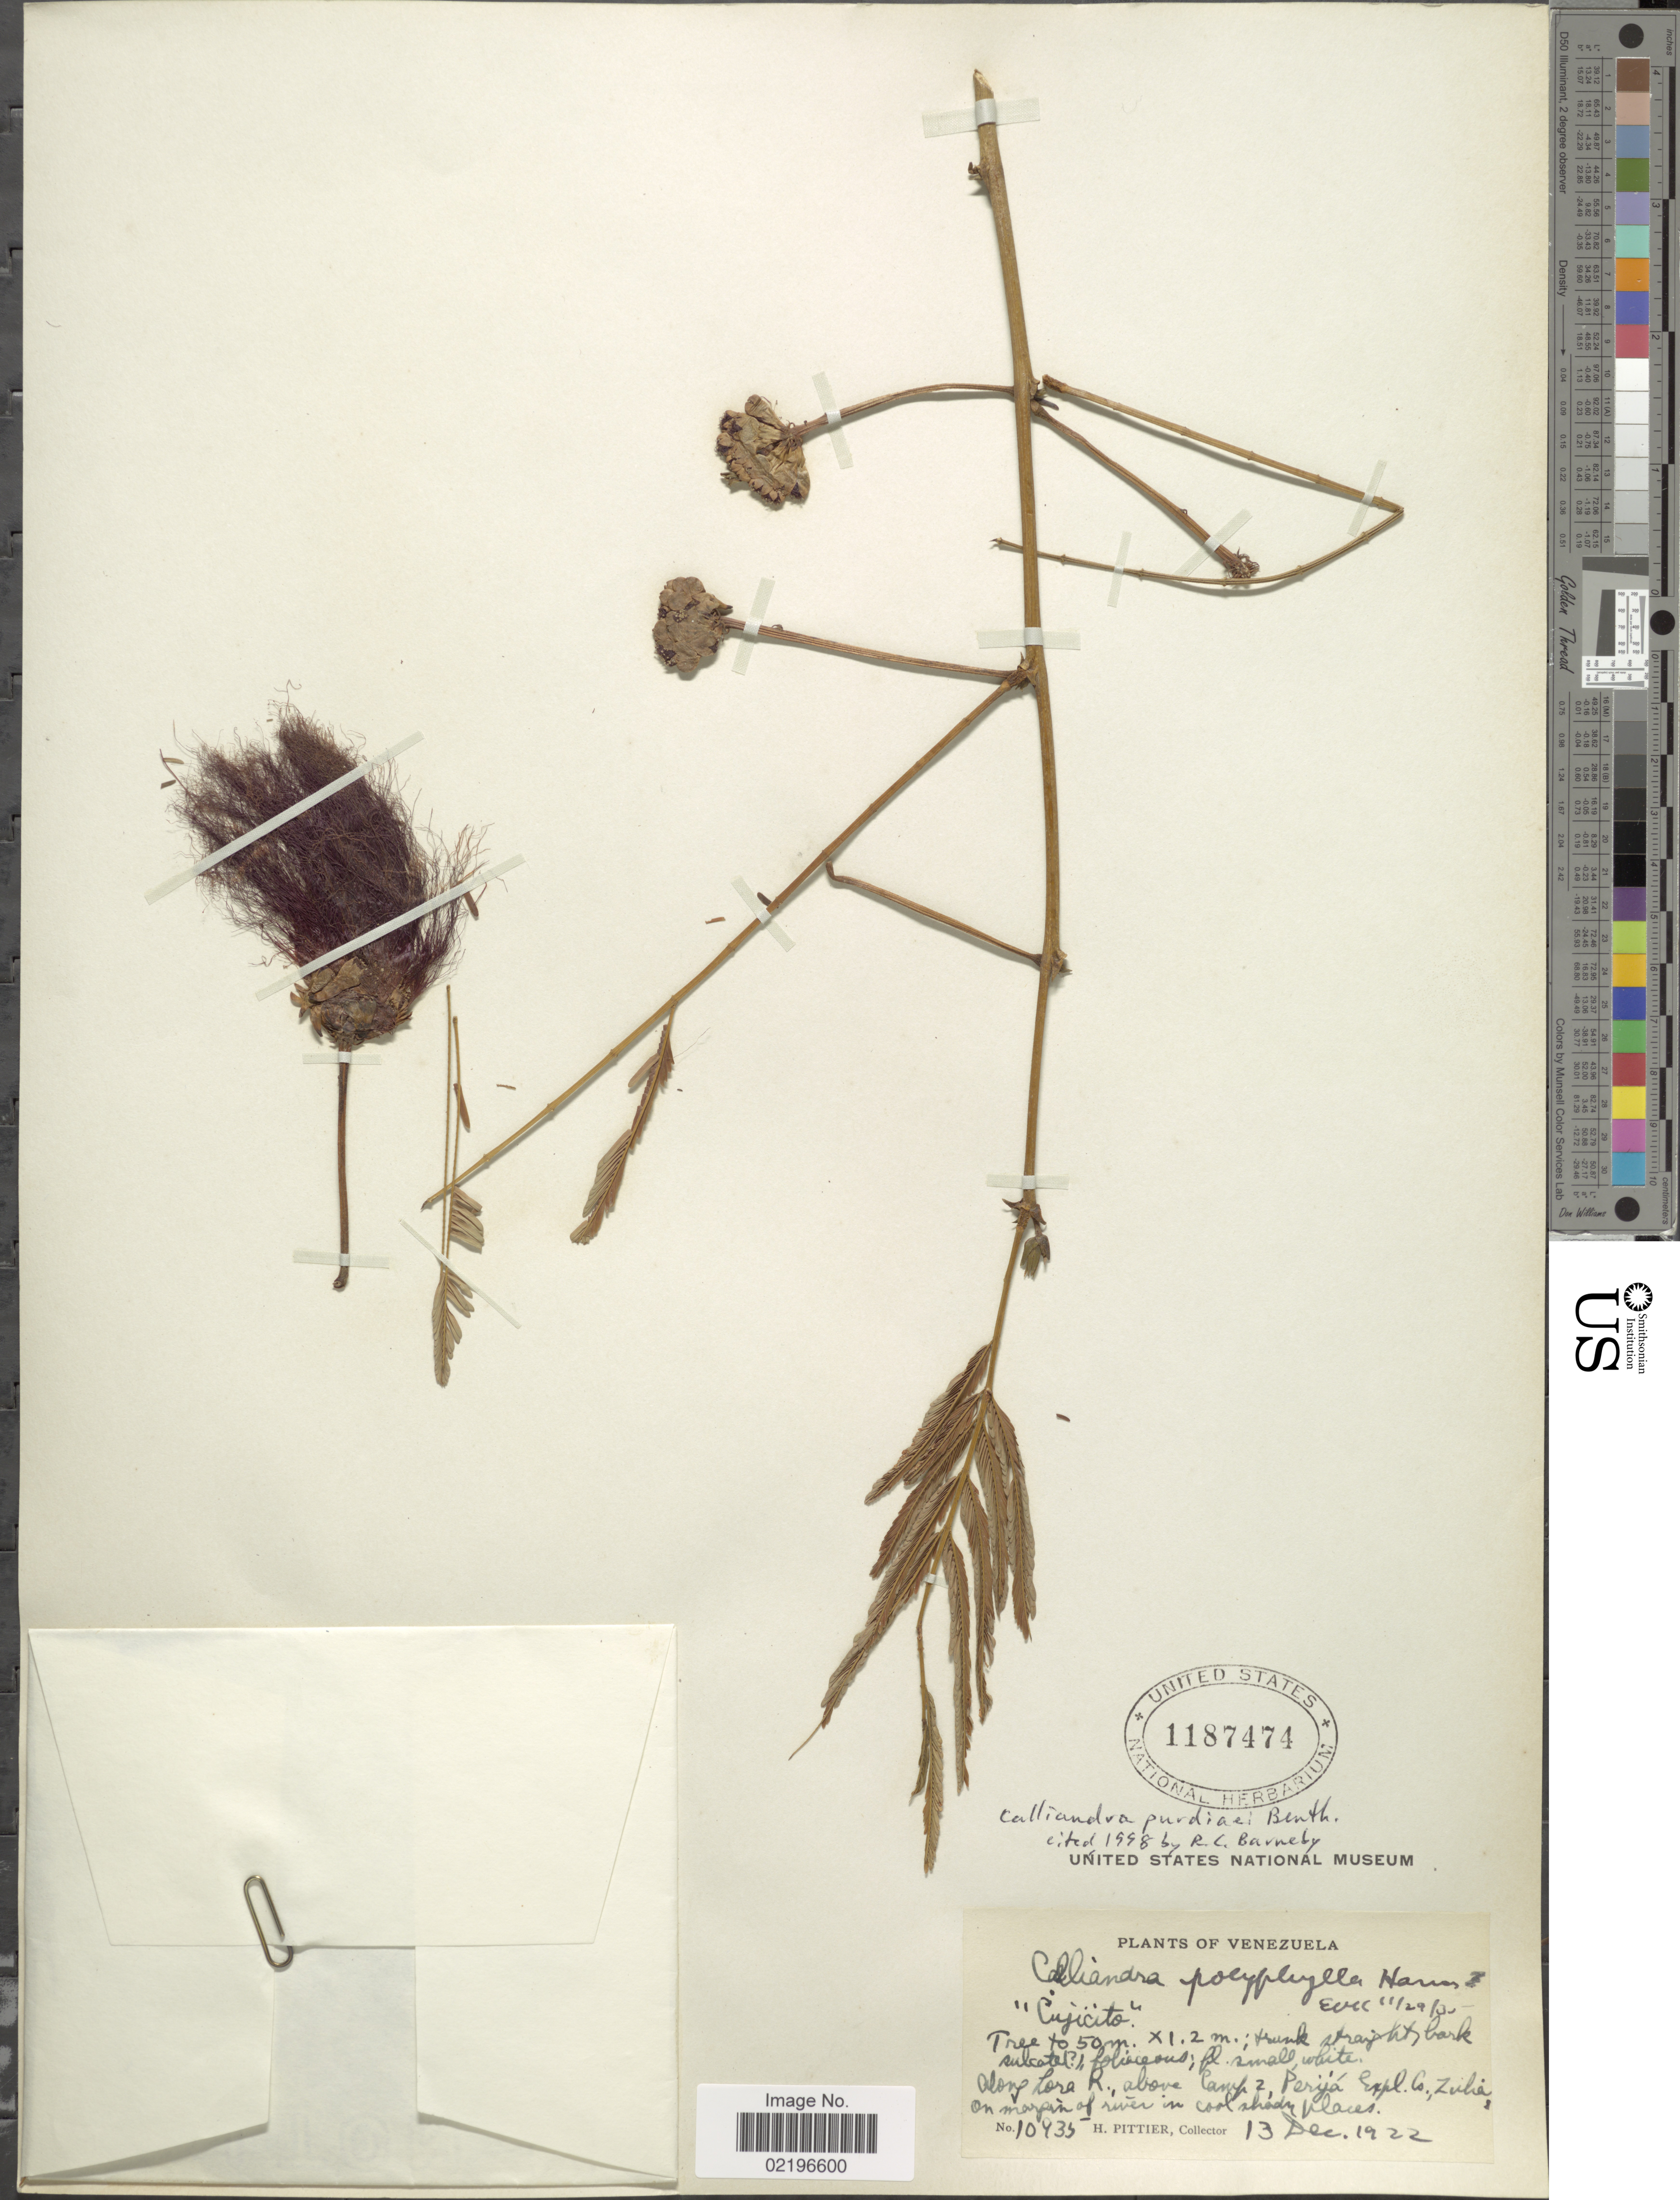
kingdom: Plantae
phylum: Tracheophyta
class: Magnoliopsida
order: Fabales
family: Fabaceae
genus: Calliandra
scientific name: Calliandra purdiaei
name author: Benth.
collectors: H. F. Pittier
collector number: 10935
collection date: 1922-12-13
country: Venezuela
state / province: Zulia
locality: Along Lora R., above Camp 2, Perija Expl. Co., Zulia, on margen of river in cool shady places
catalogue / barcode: US 1187474